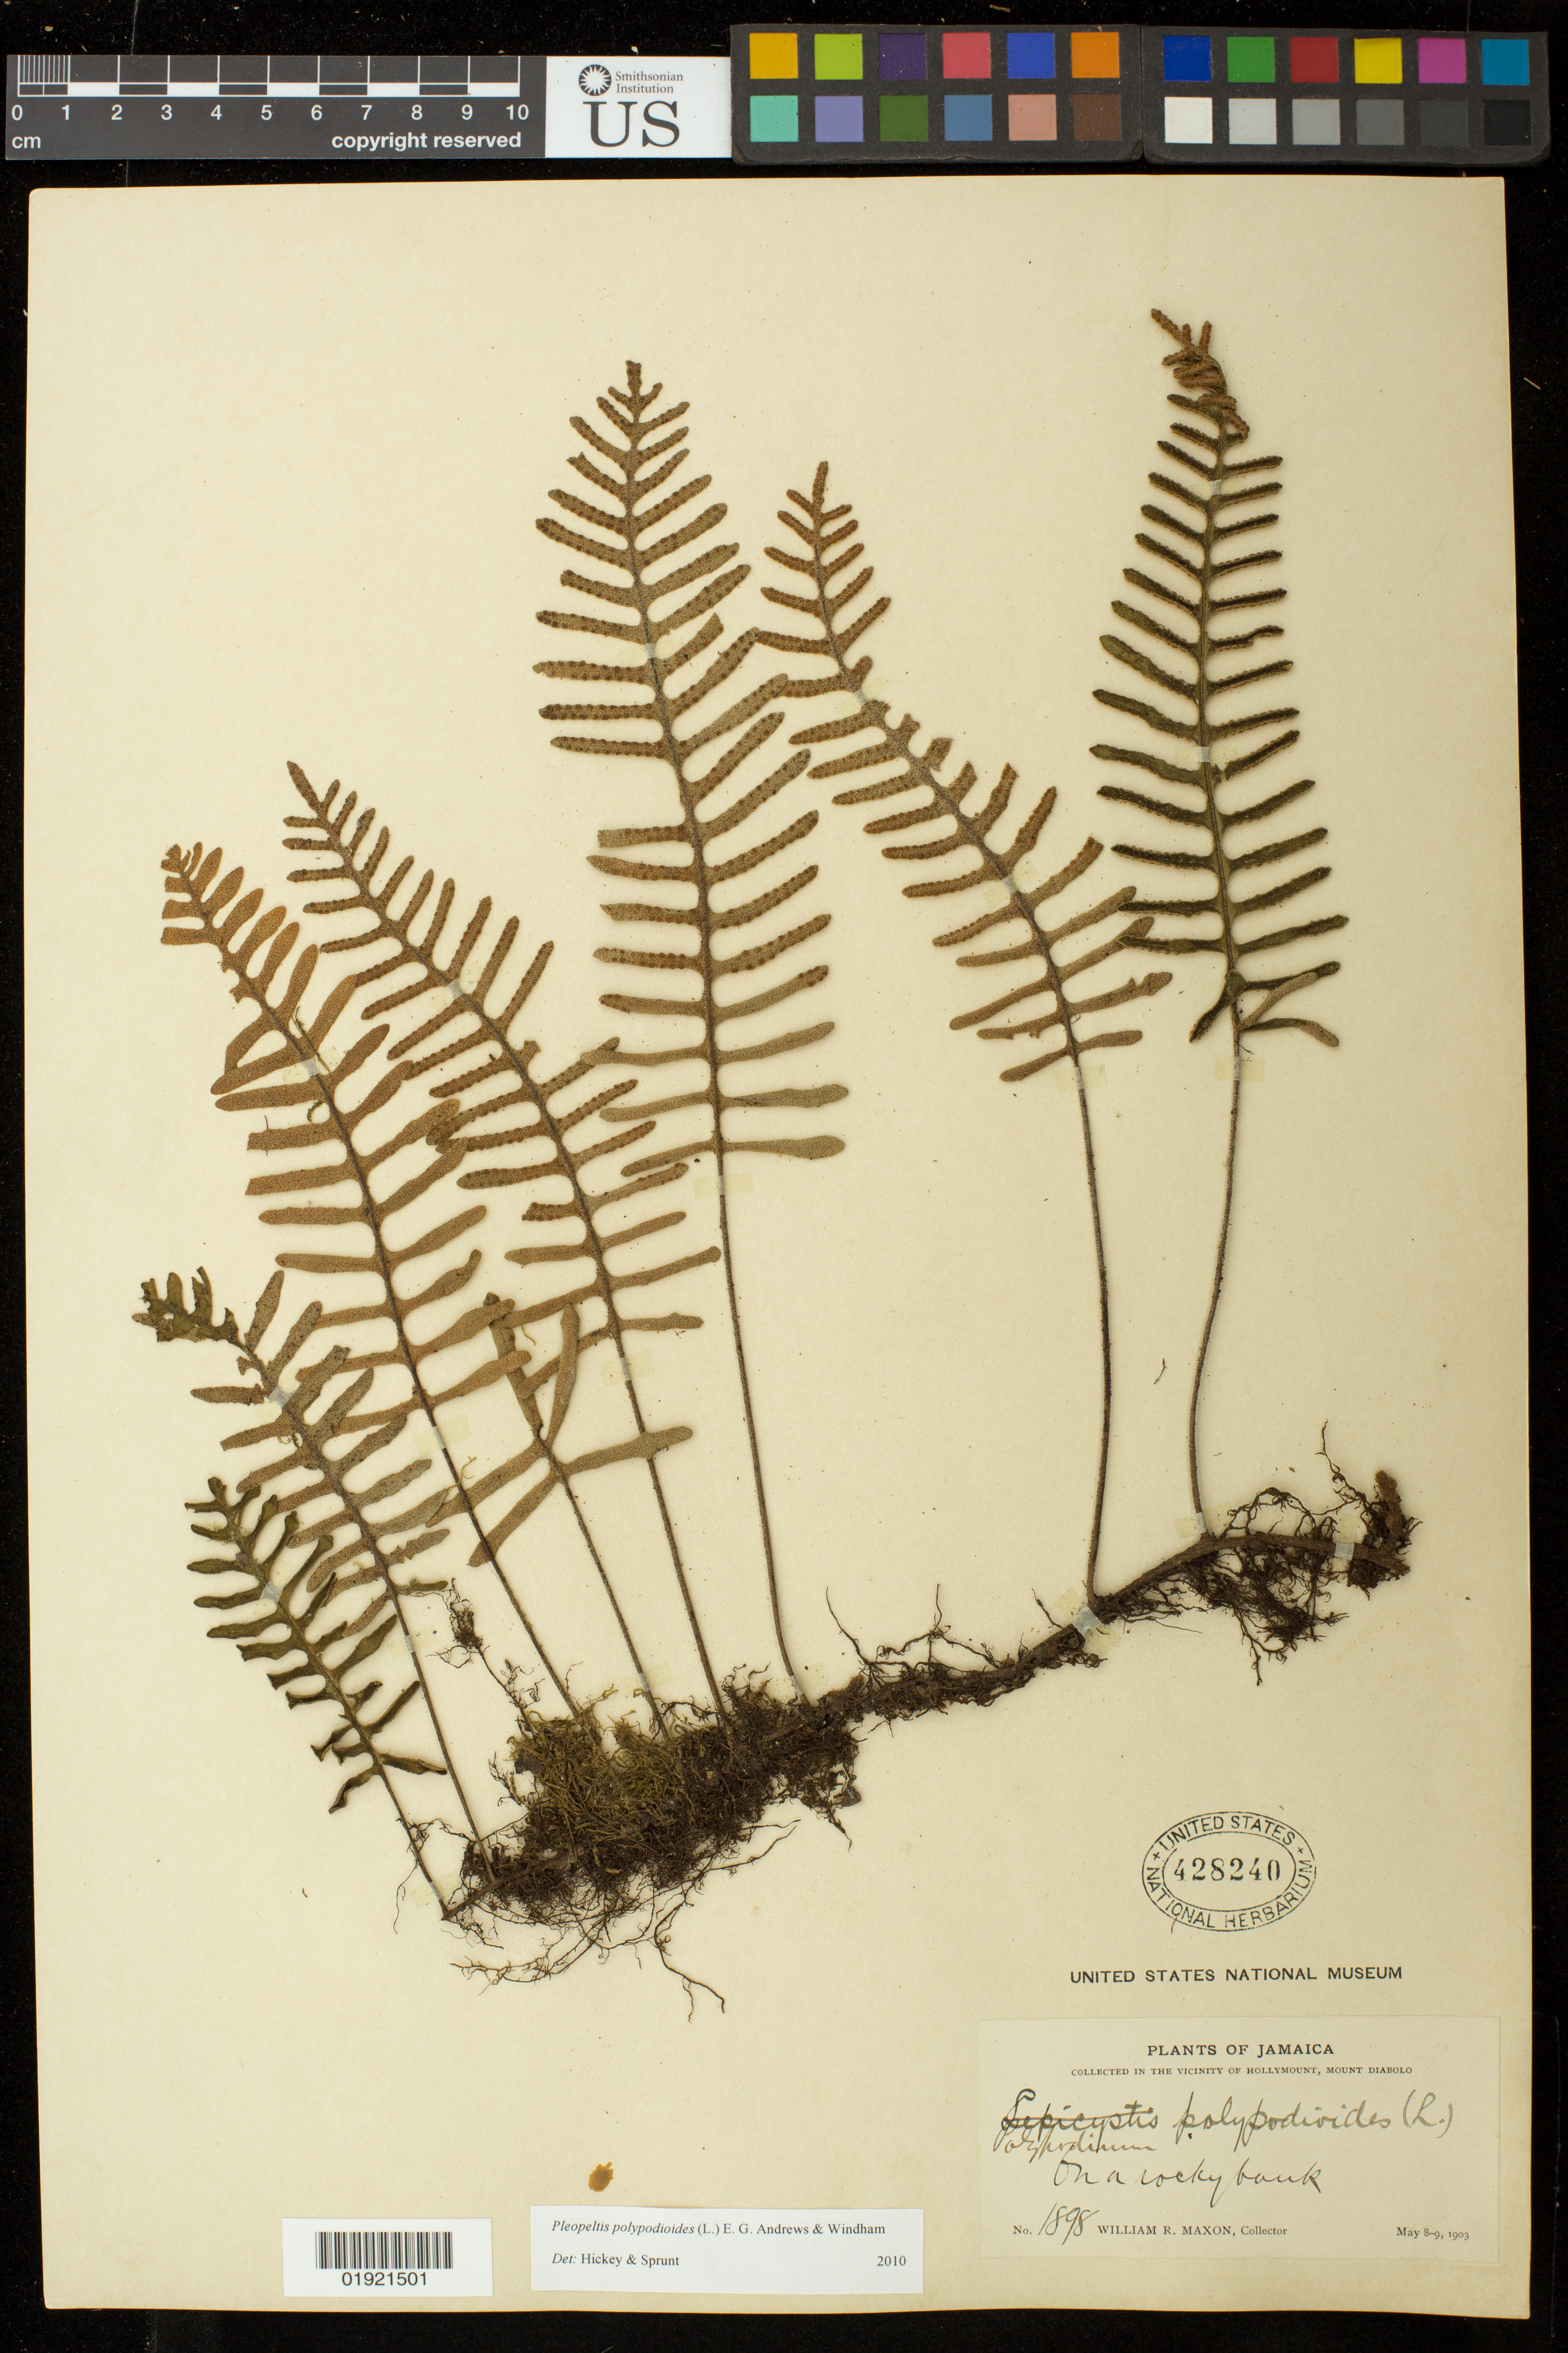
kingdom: Plantae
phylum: Tracheophyta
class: Polypodiopsida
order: Polypodiales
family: Polypodiaceae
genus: Pleopeltis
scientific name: Pleopeltis polypodioides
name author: (L.) E.G. Andrews & Windham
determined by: Sprunt, S. V.; Hickey, R. J.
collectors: W. R. Maxon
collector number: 1898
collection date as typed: May 8-9, 1903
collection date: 1903-05-08/1903-05-09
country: Jamaica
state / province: Saint Catherine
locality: Vicinity of Hollymount, Mount Diabolo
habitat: on a rocky bank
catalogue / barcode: US 428240